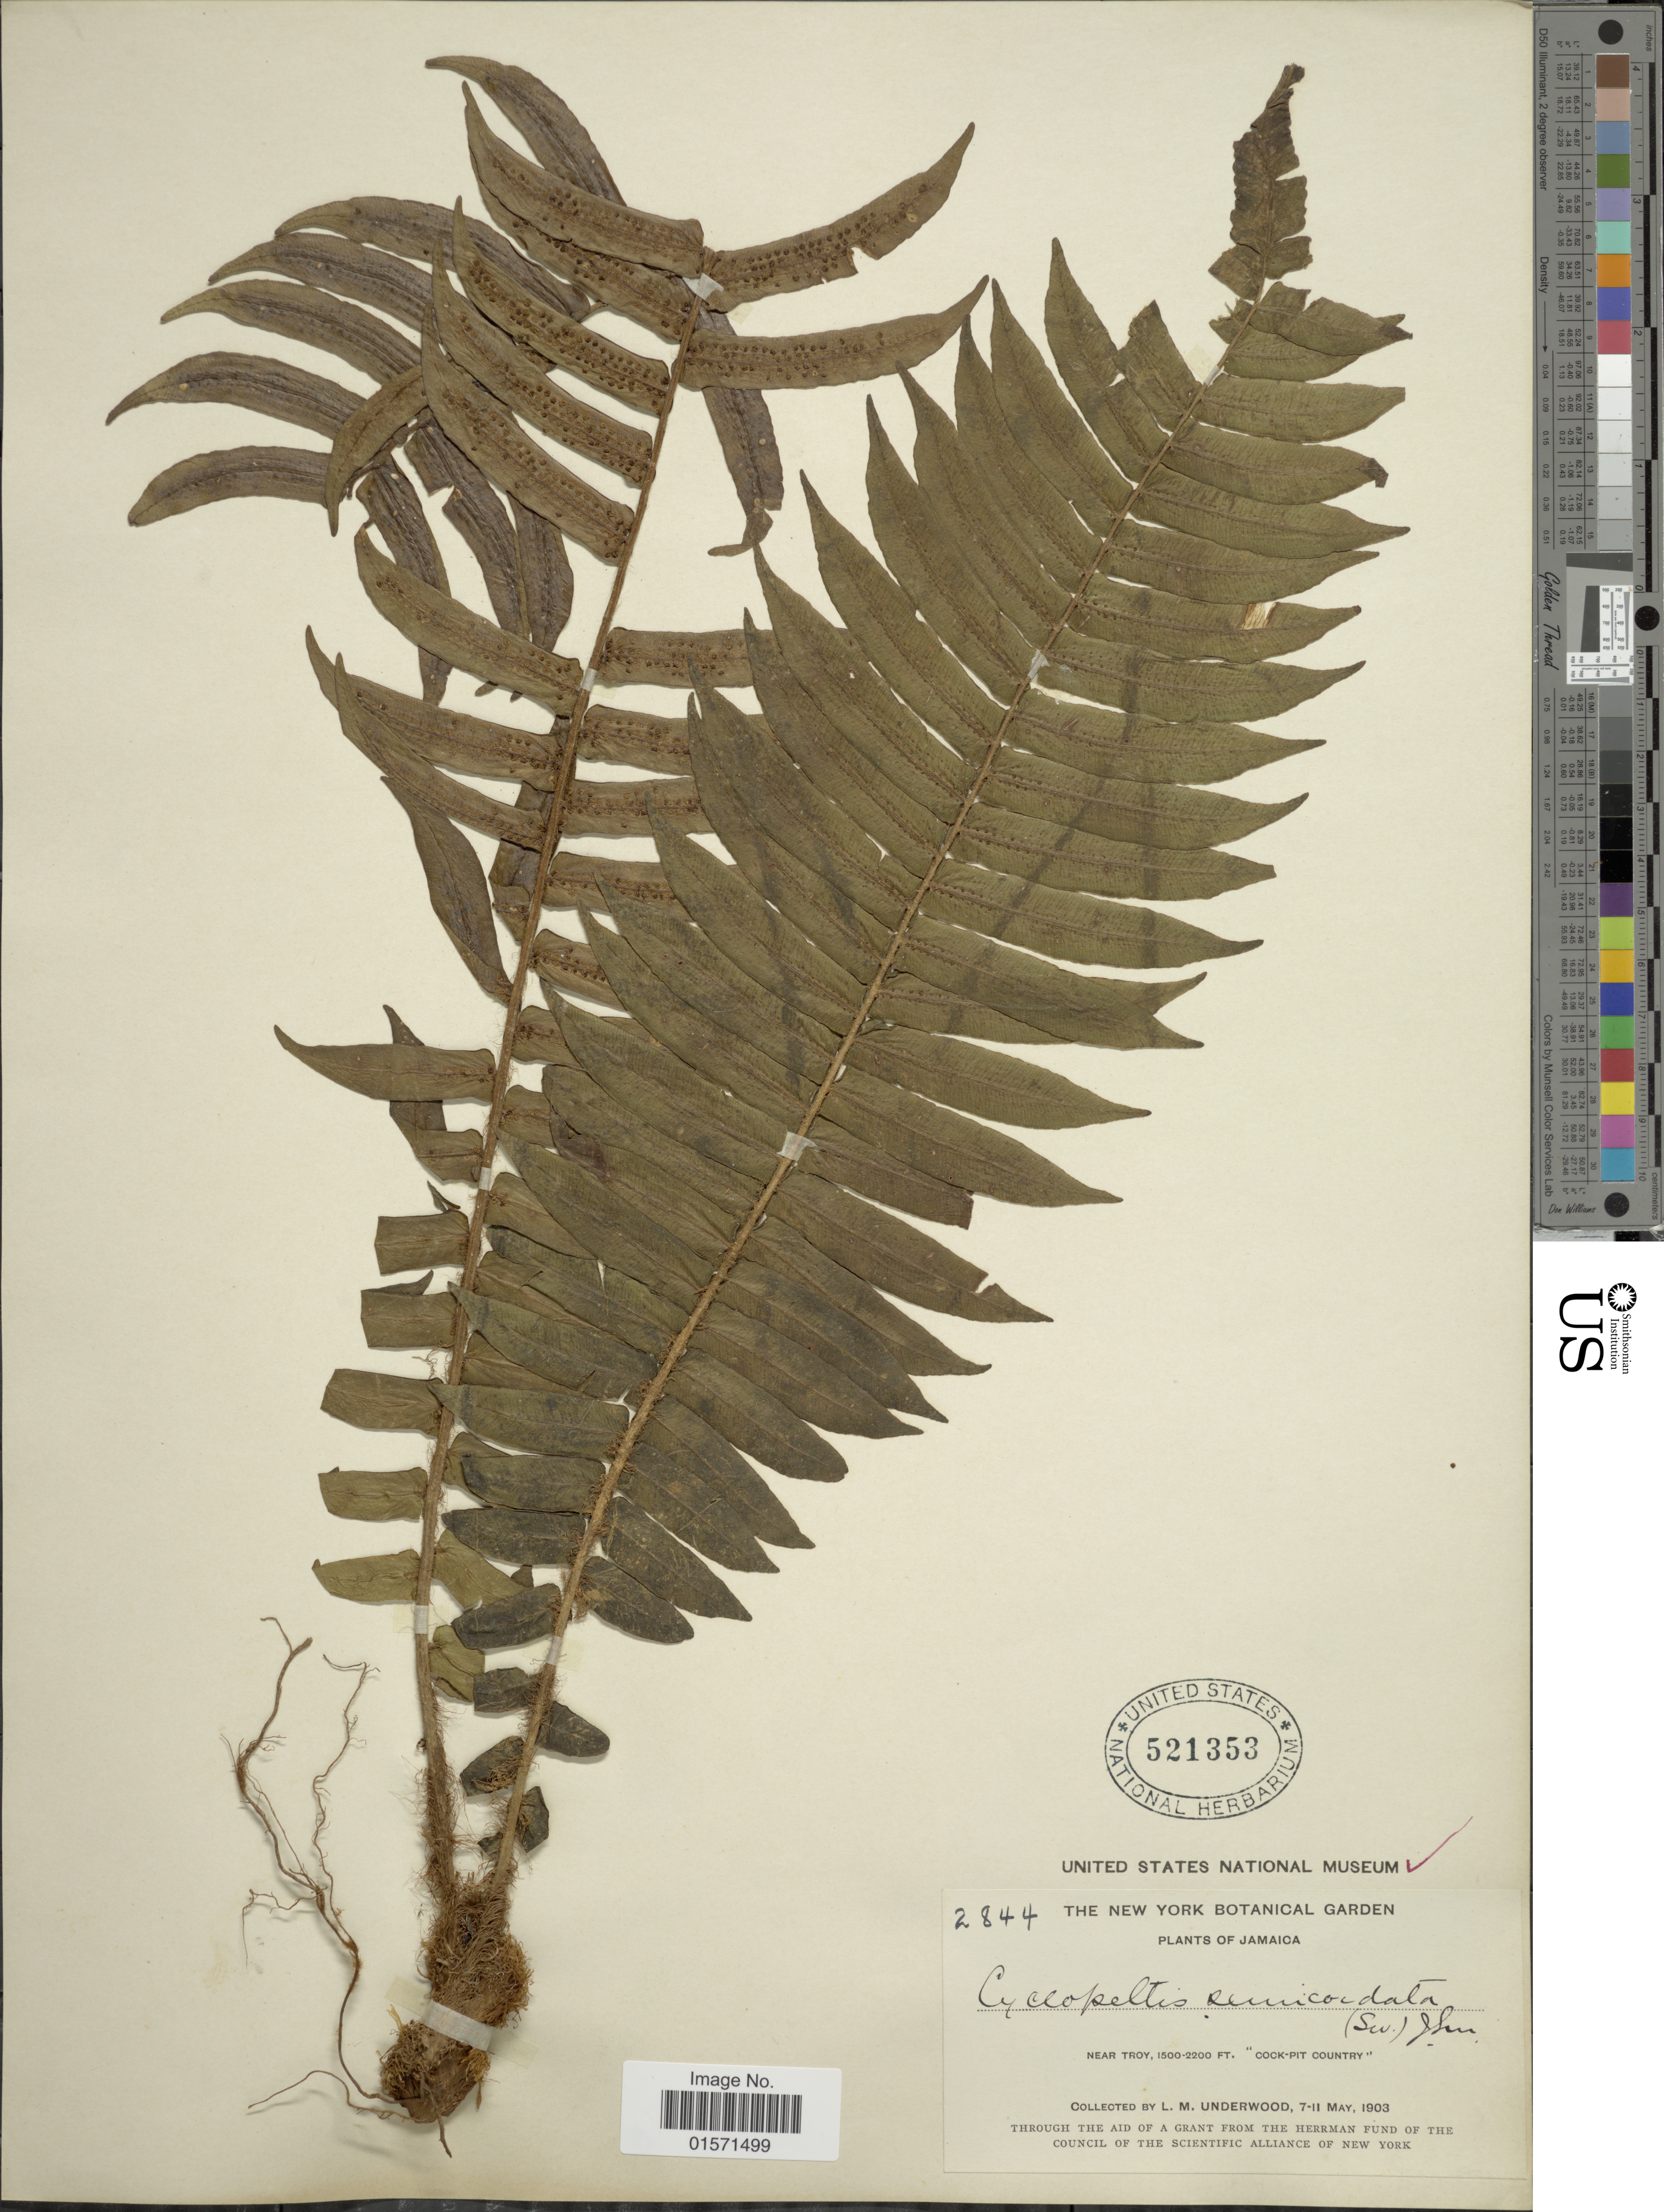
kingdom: Plantae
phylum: Tracheophyta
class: Polypodiopsida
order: Polypodiales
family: Lomariopsidaceae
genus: Cyclopeltis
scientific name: Cyclopeltis semicordata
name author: (Sw.) J. Sm.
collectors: L. M. Underwood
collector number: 2844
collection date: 1903-05-07/1903-05-11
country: Jamaica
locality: Near Troy. Cock-Pit Country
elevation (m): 457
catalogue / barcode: US 521353